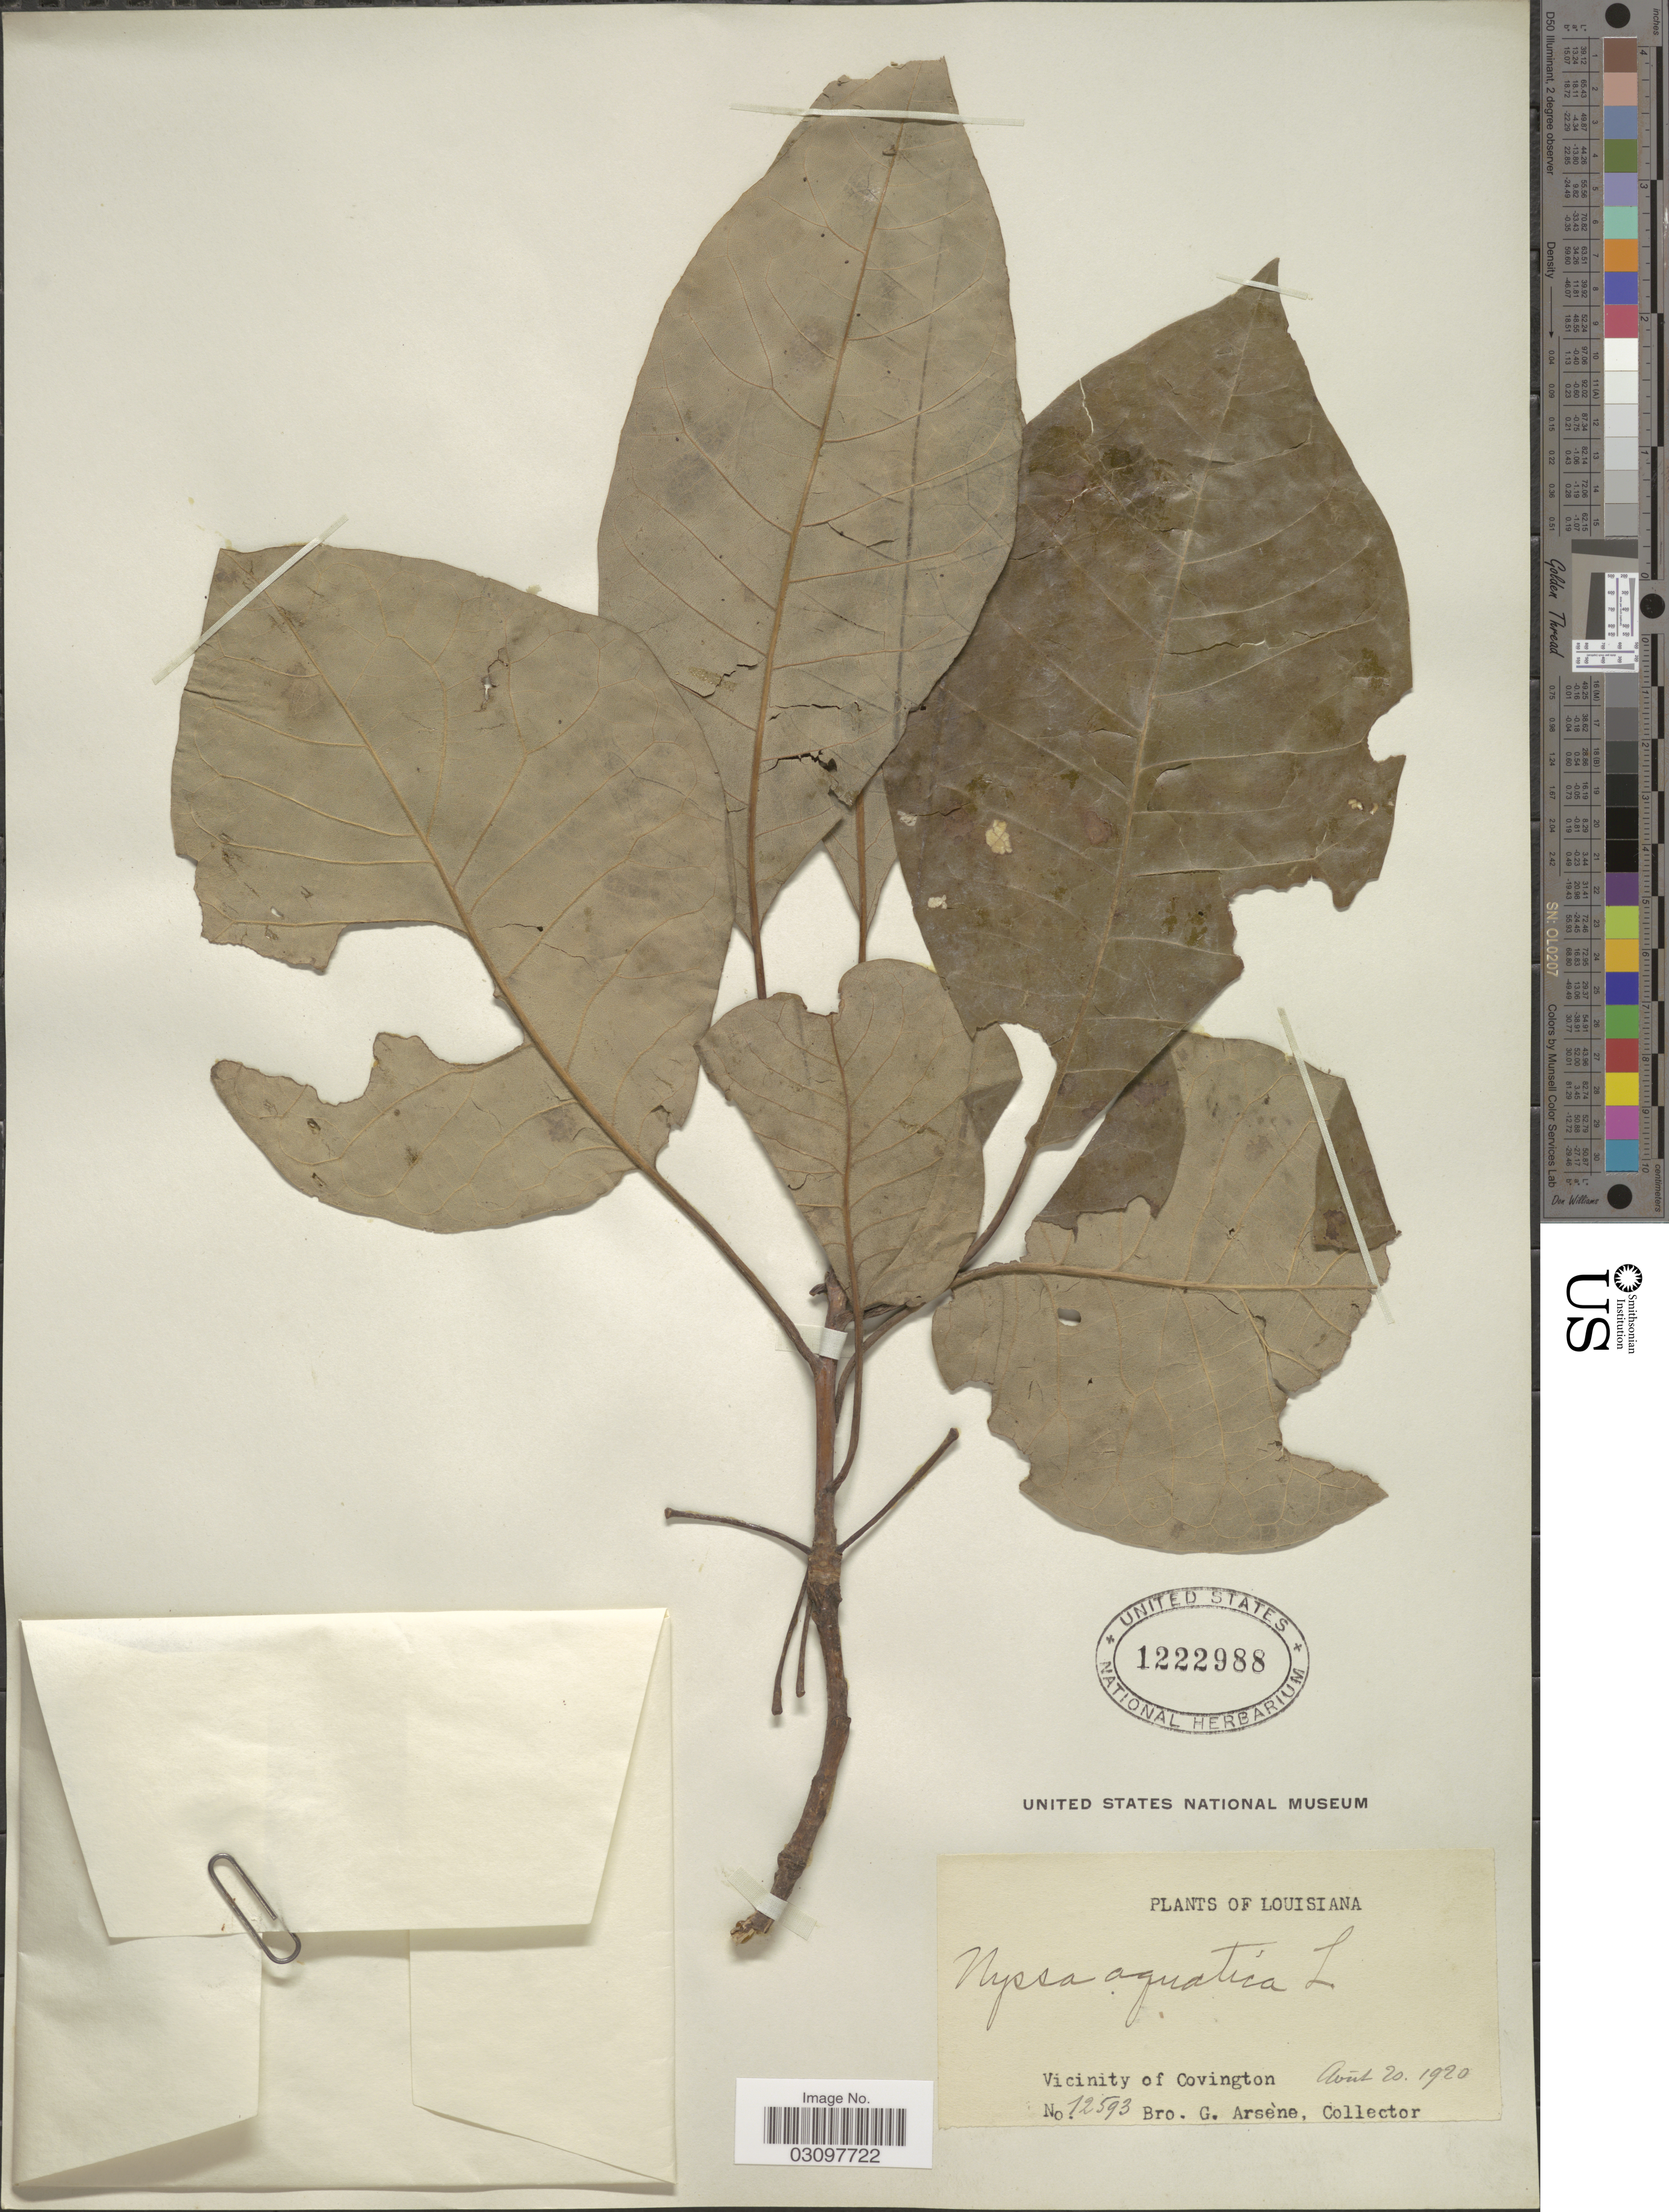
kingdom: Plantae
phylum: Tracheophyta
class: Magnoliopsida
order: Cornales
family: Nyssaceae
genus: Nyssa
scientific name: Nyssa aquatica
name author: L.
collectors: Bro. G. Arsène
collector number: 12593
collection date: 1920-08-20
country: United States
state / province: Louisiana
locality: Vicinity of Covington.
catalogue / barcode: US 1222988